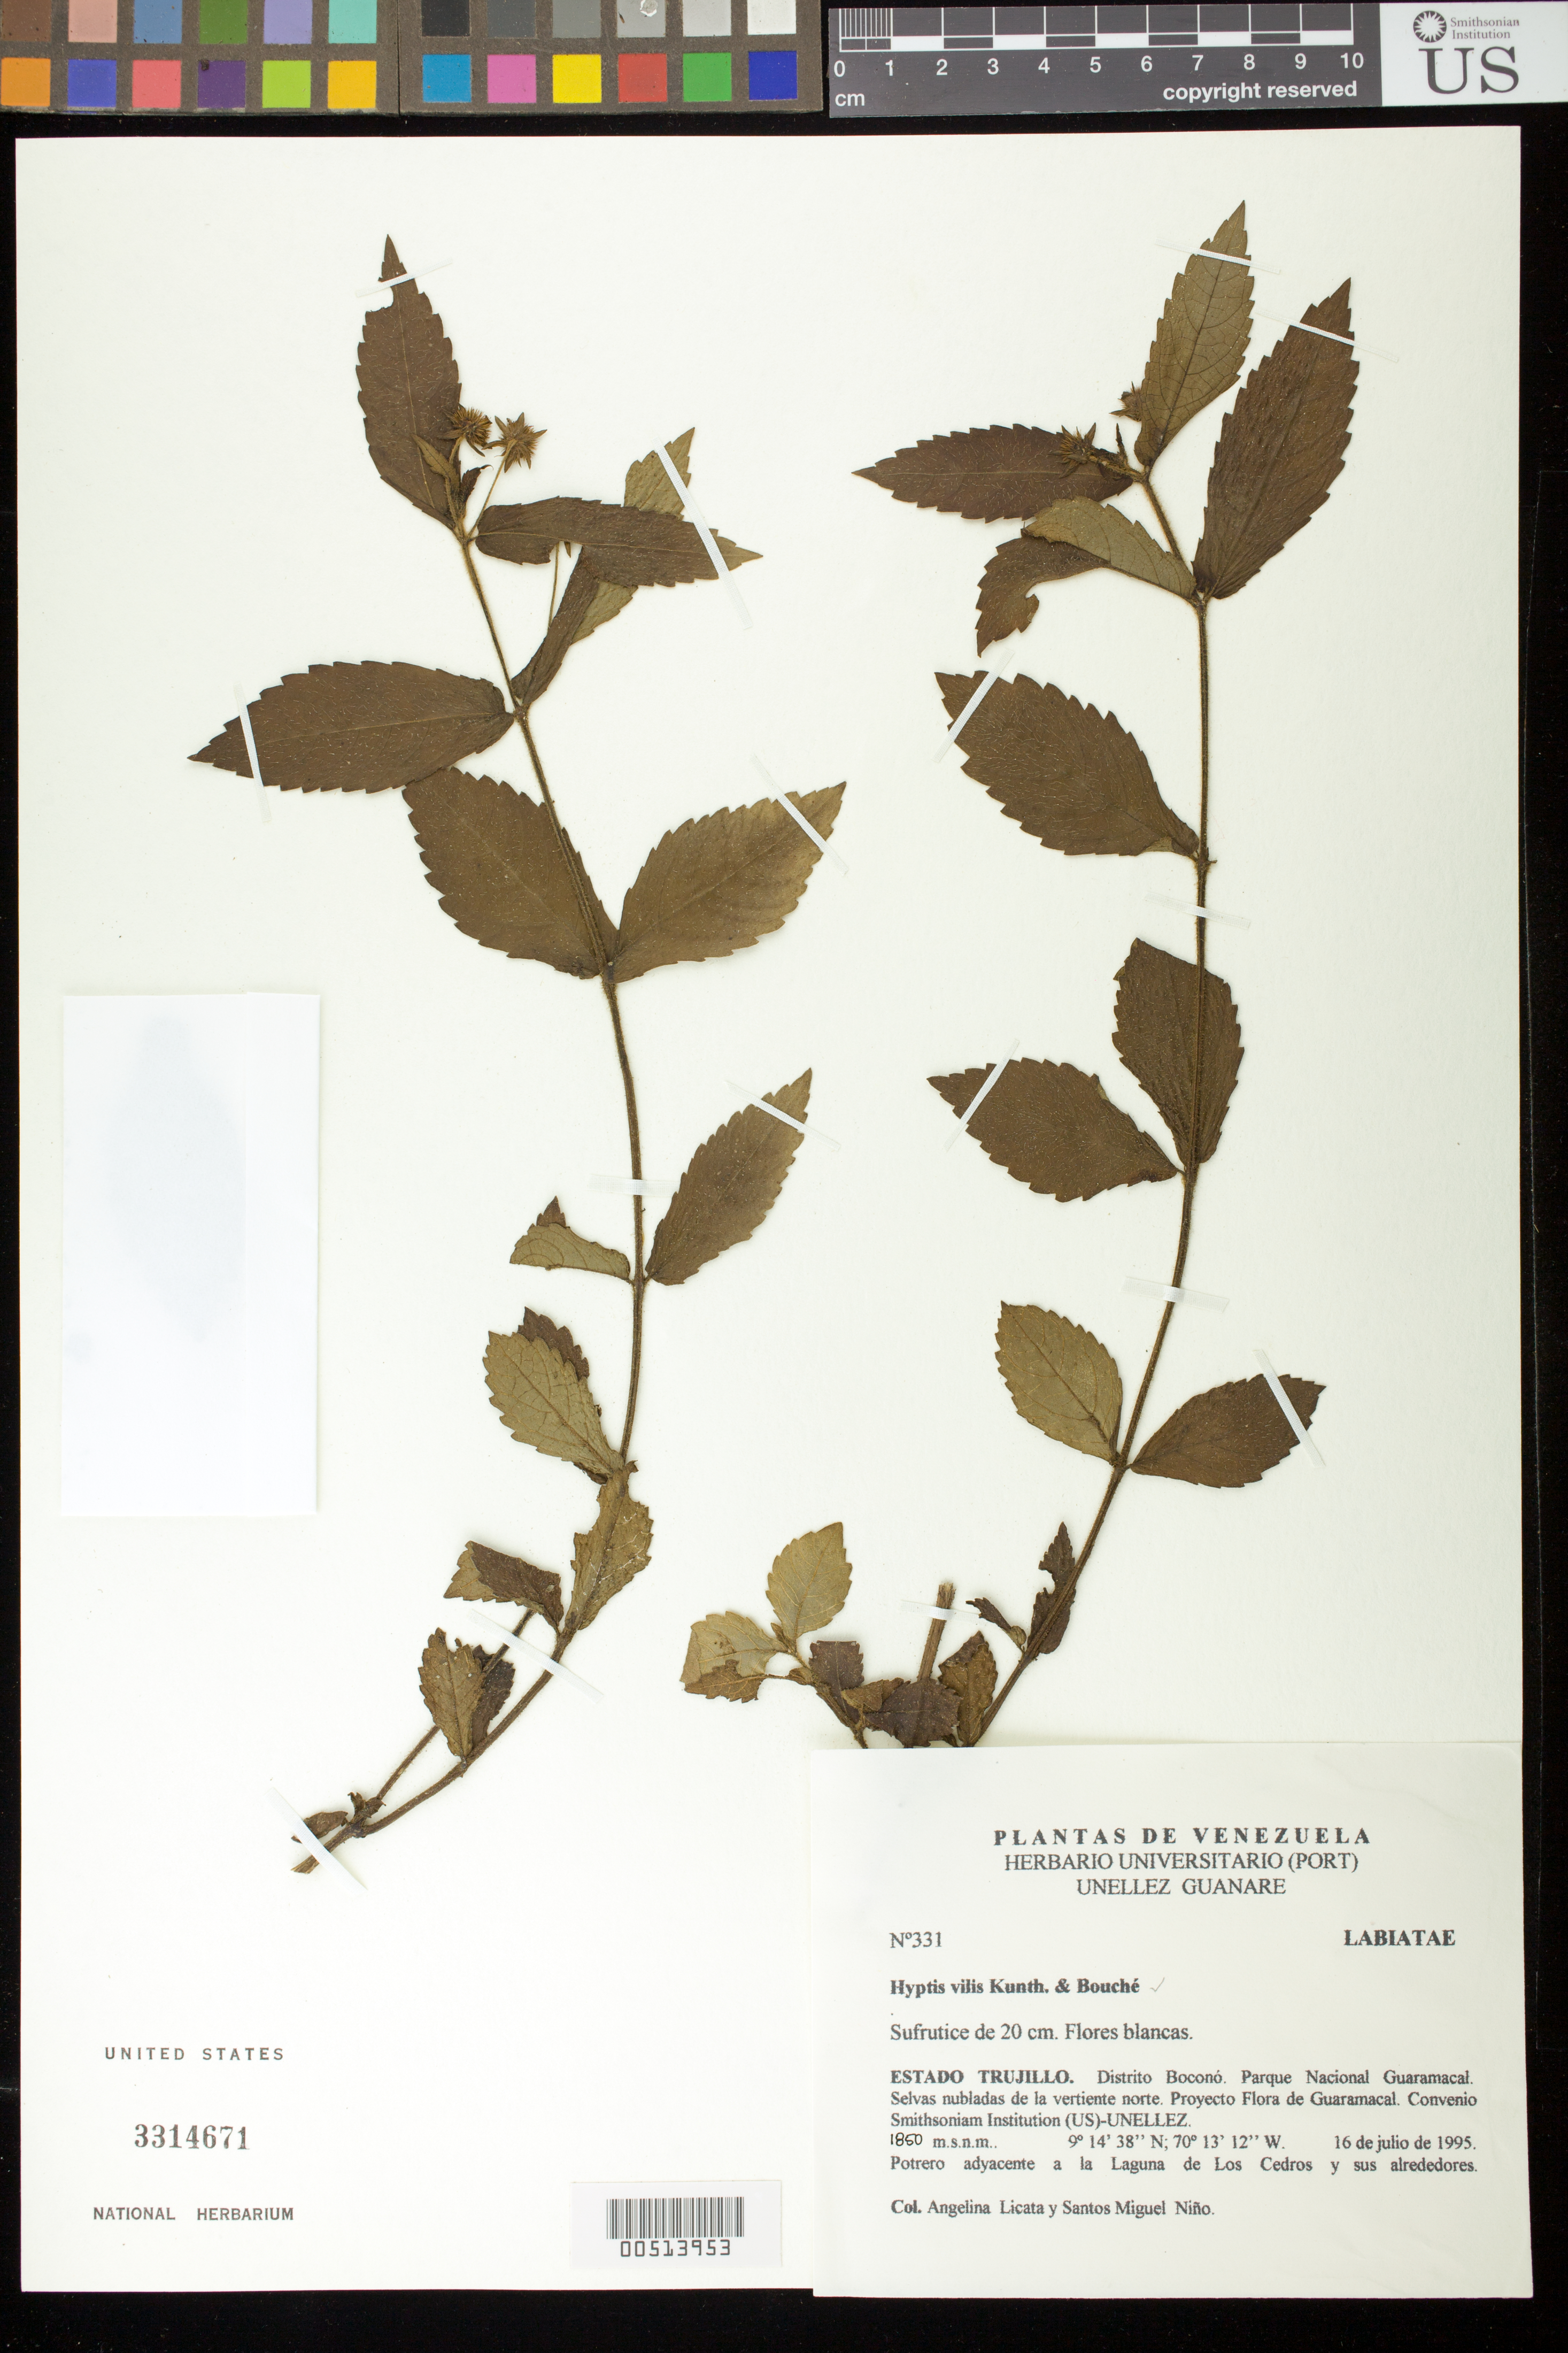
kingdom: Plantae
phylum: Tracheophyta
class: Magnoliopsida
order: Lamiales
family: Lamiaceae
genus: Hyptis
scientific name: Hyptis vilis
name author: Kunth & C.D. Bouché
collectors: A. Licata & S. M. Niño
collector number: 331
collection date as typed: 16 Jul 1995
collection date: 1995-07-16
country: Venezuela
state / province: Trujillo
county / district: Boconó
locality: Parque Nacional Guaramacal, potrero adyacente a la Laguna de Los Cedros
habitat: Selva nubladas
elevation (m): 1850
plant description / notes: K, MO, PORT, US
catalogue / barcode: US 3314671